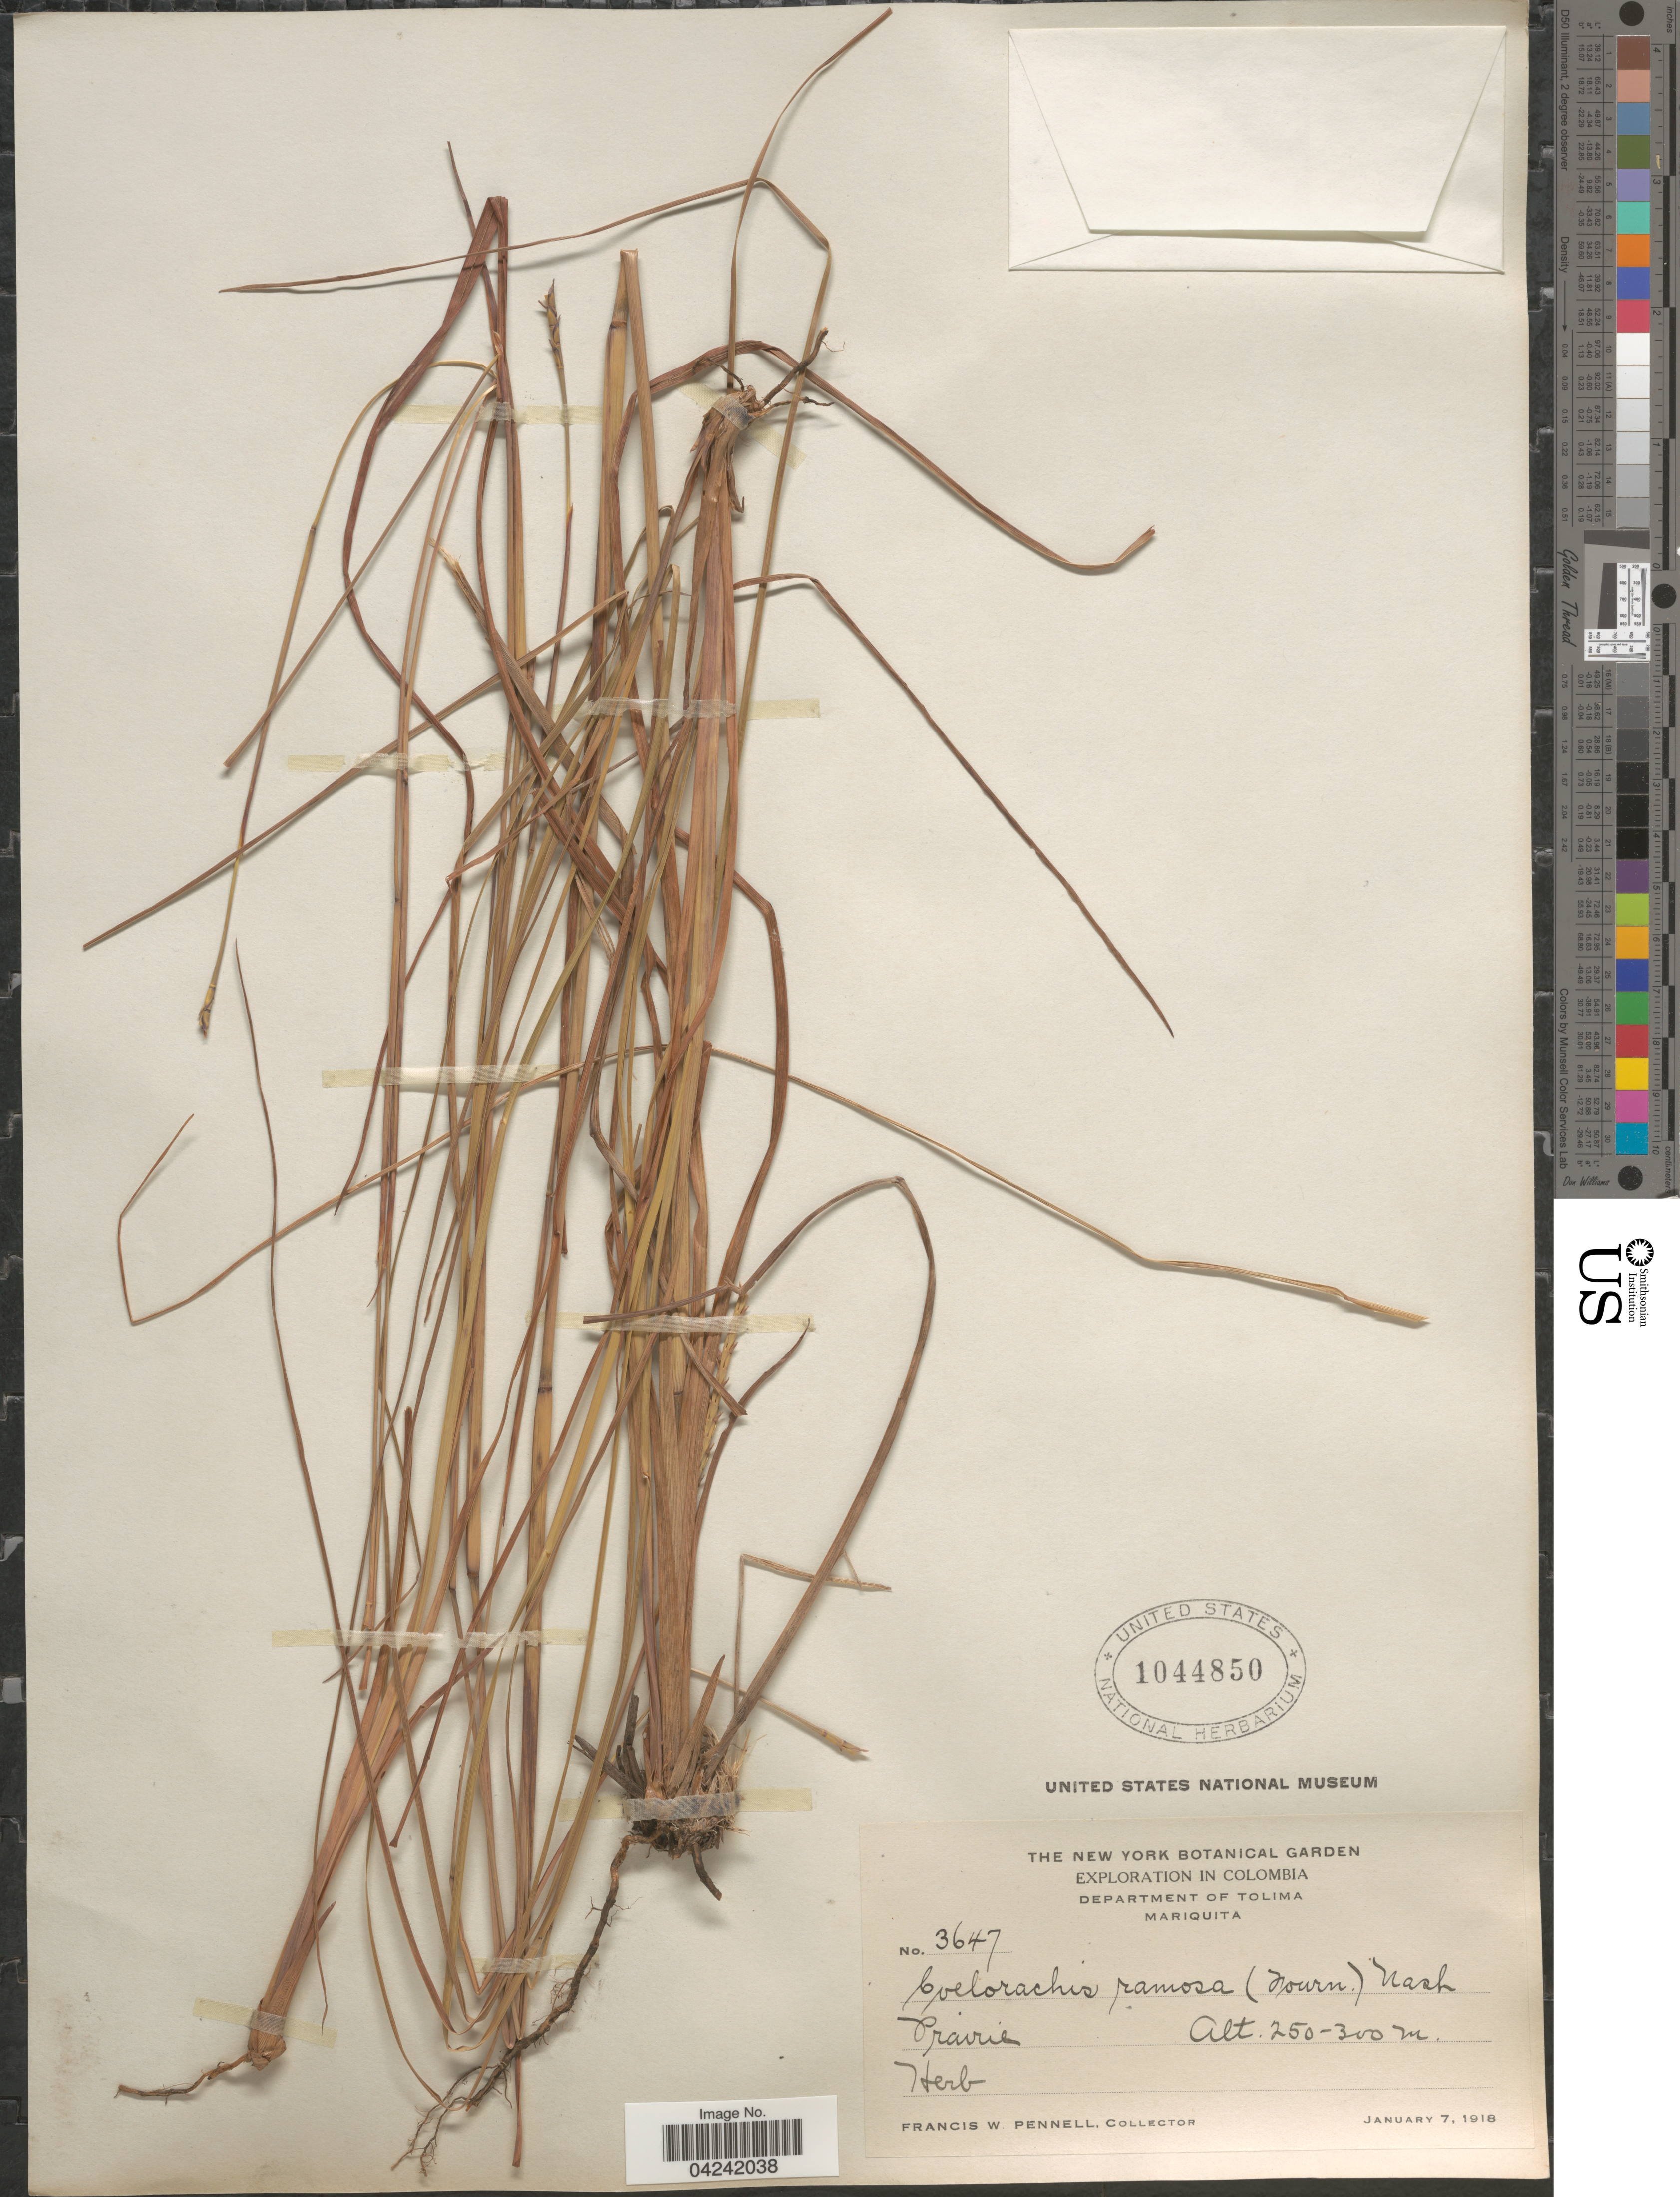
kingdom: Plantae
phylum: Tracheophyta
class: Liliopsida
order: Poales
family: Poaceae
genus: Mnesithea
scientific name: Mnesithea ramosa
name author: (E. Fourn.) de Koning & Sosef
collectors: F. W. Pennell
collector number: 3647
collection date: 1918-01-07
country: Colombia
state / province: Tolima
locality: Exploration In Colombia. Department Of Tolima. Mariquita,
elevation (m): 250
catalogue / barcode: US 1044850